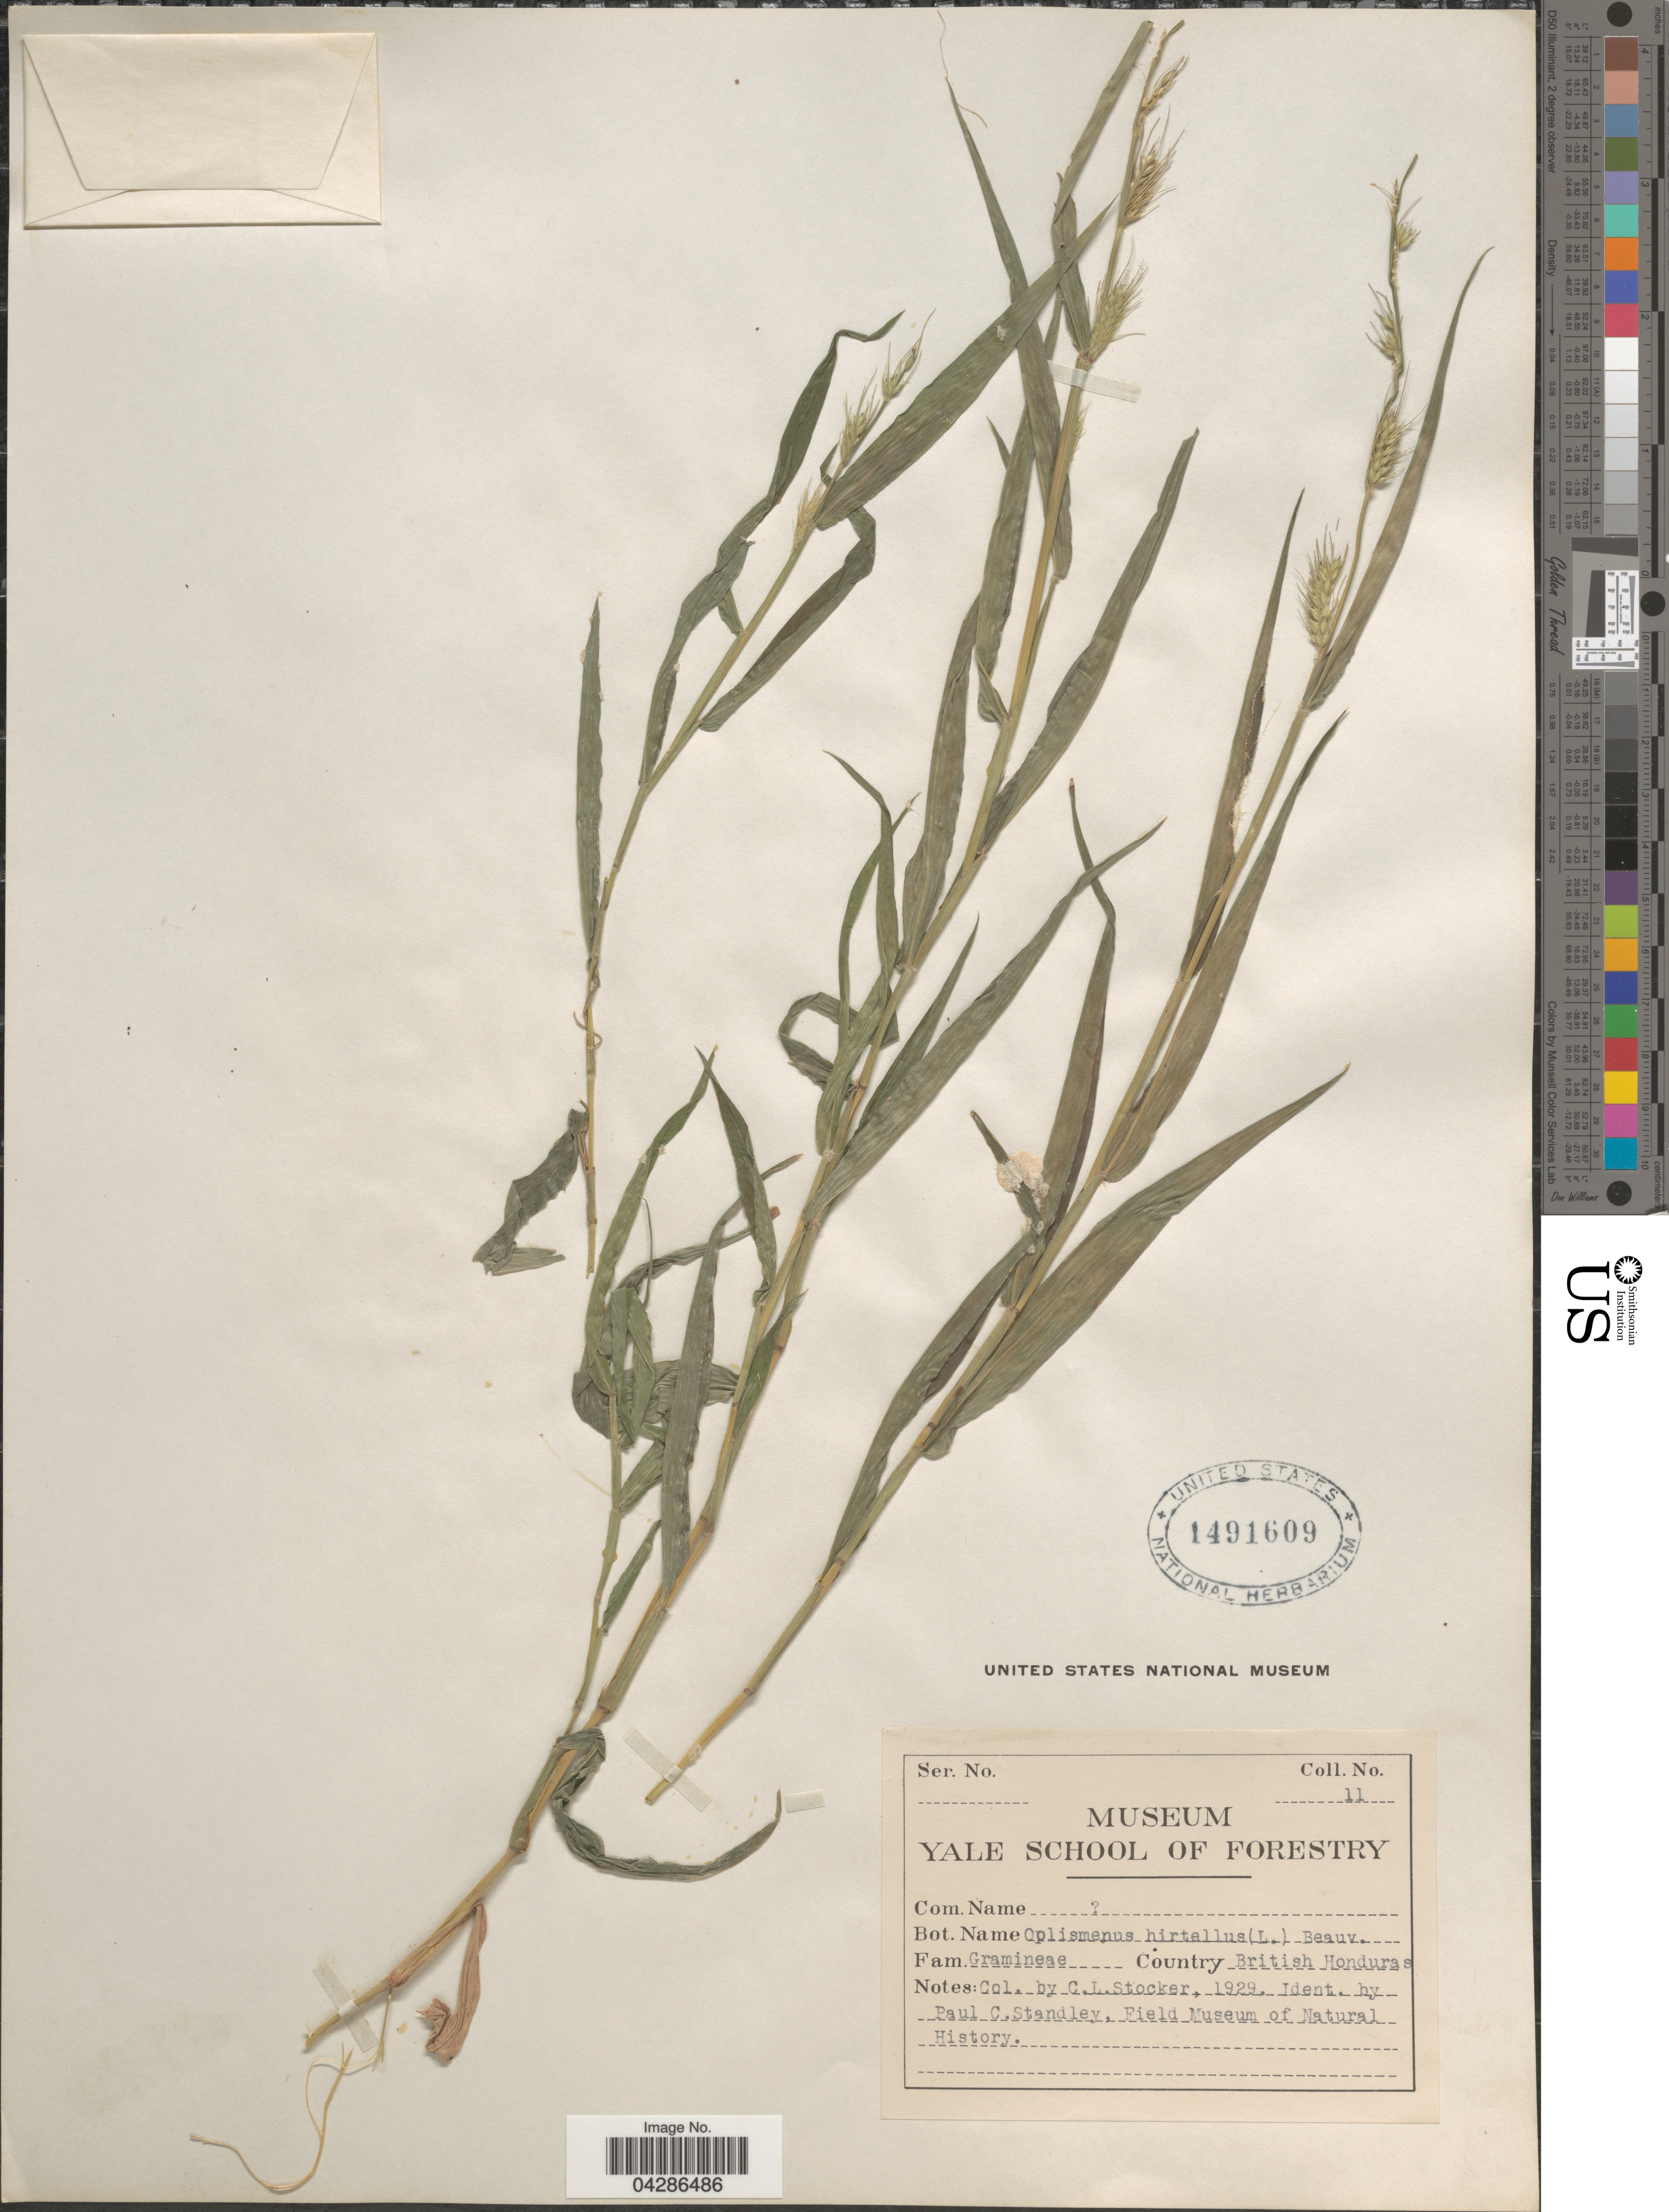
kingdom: Plantae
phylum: Tracheophyta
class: Liliopsida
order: Poales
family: Poaceae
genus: Oplismenus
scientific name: Oplismenus hirtellus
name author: (L.) P. Beauv.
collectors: C. Stocker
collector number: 11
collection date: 1929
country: Belize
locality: British Honduras.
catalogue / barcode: US 1491609